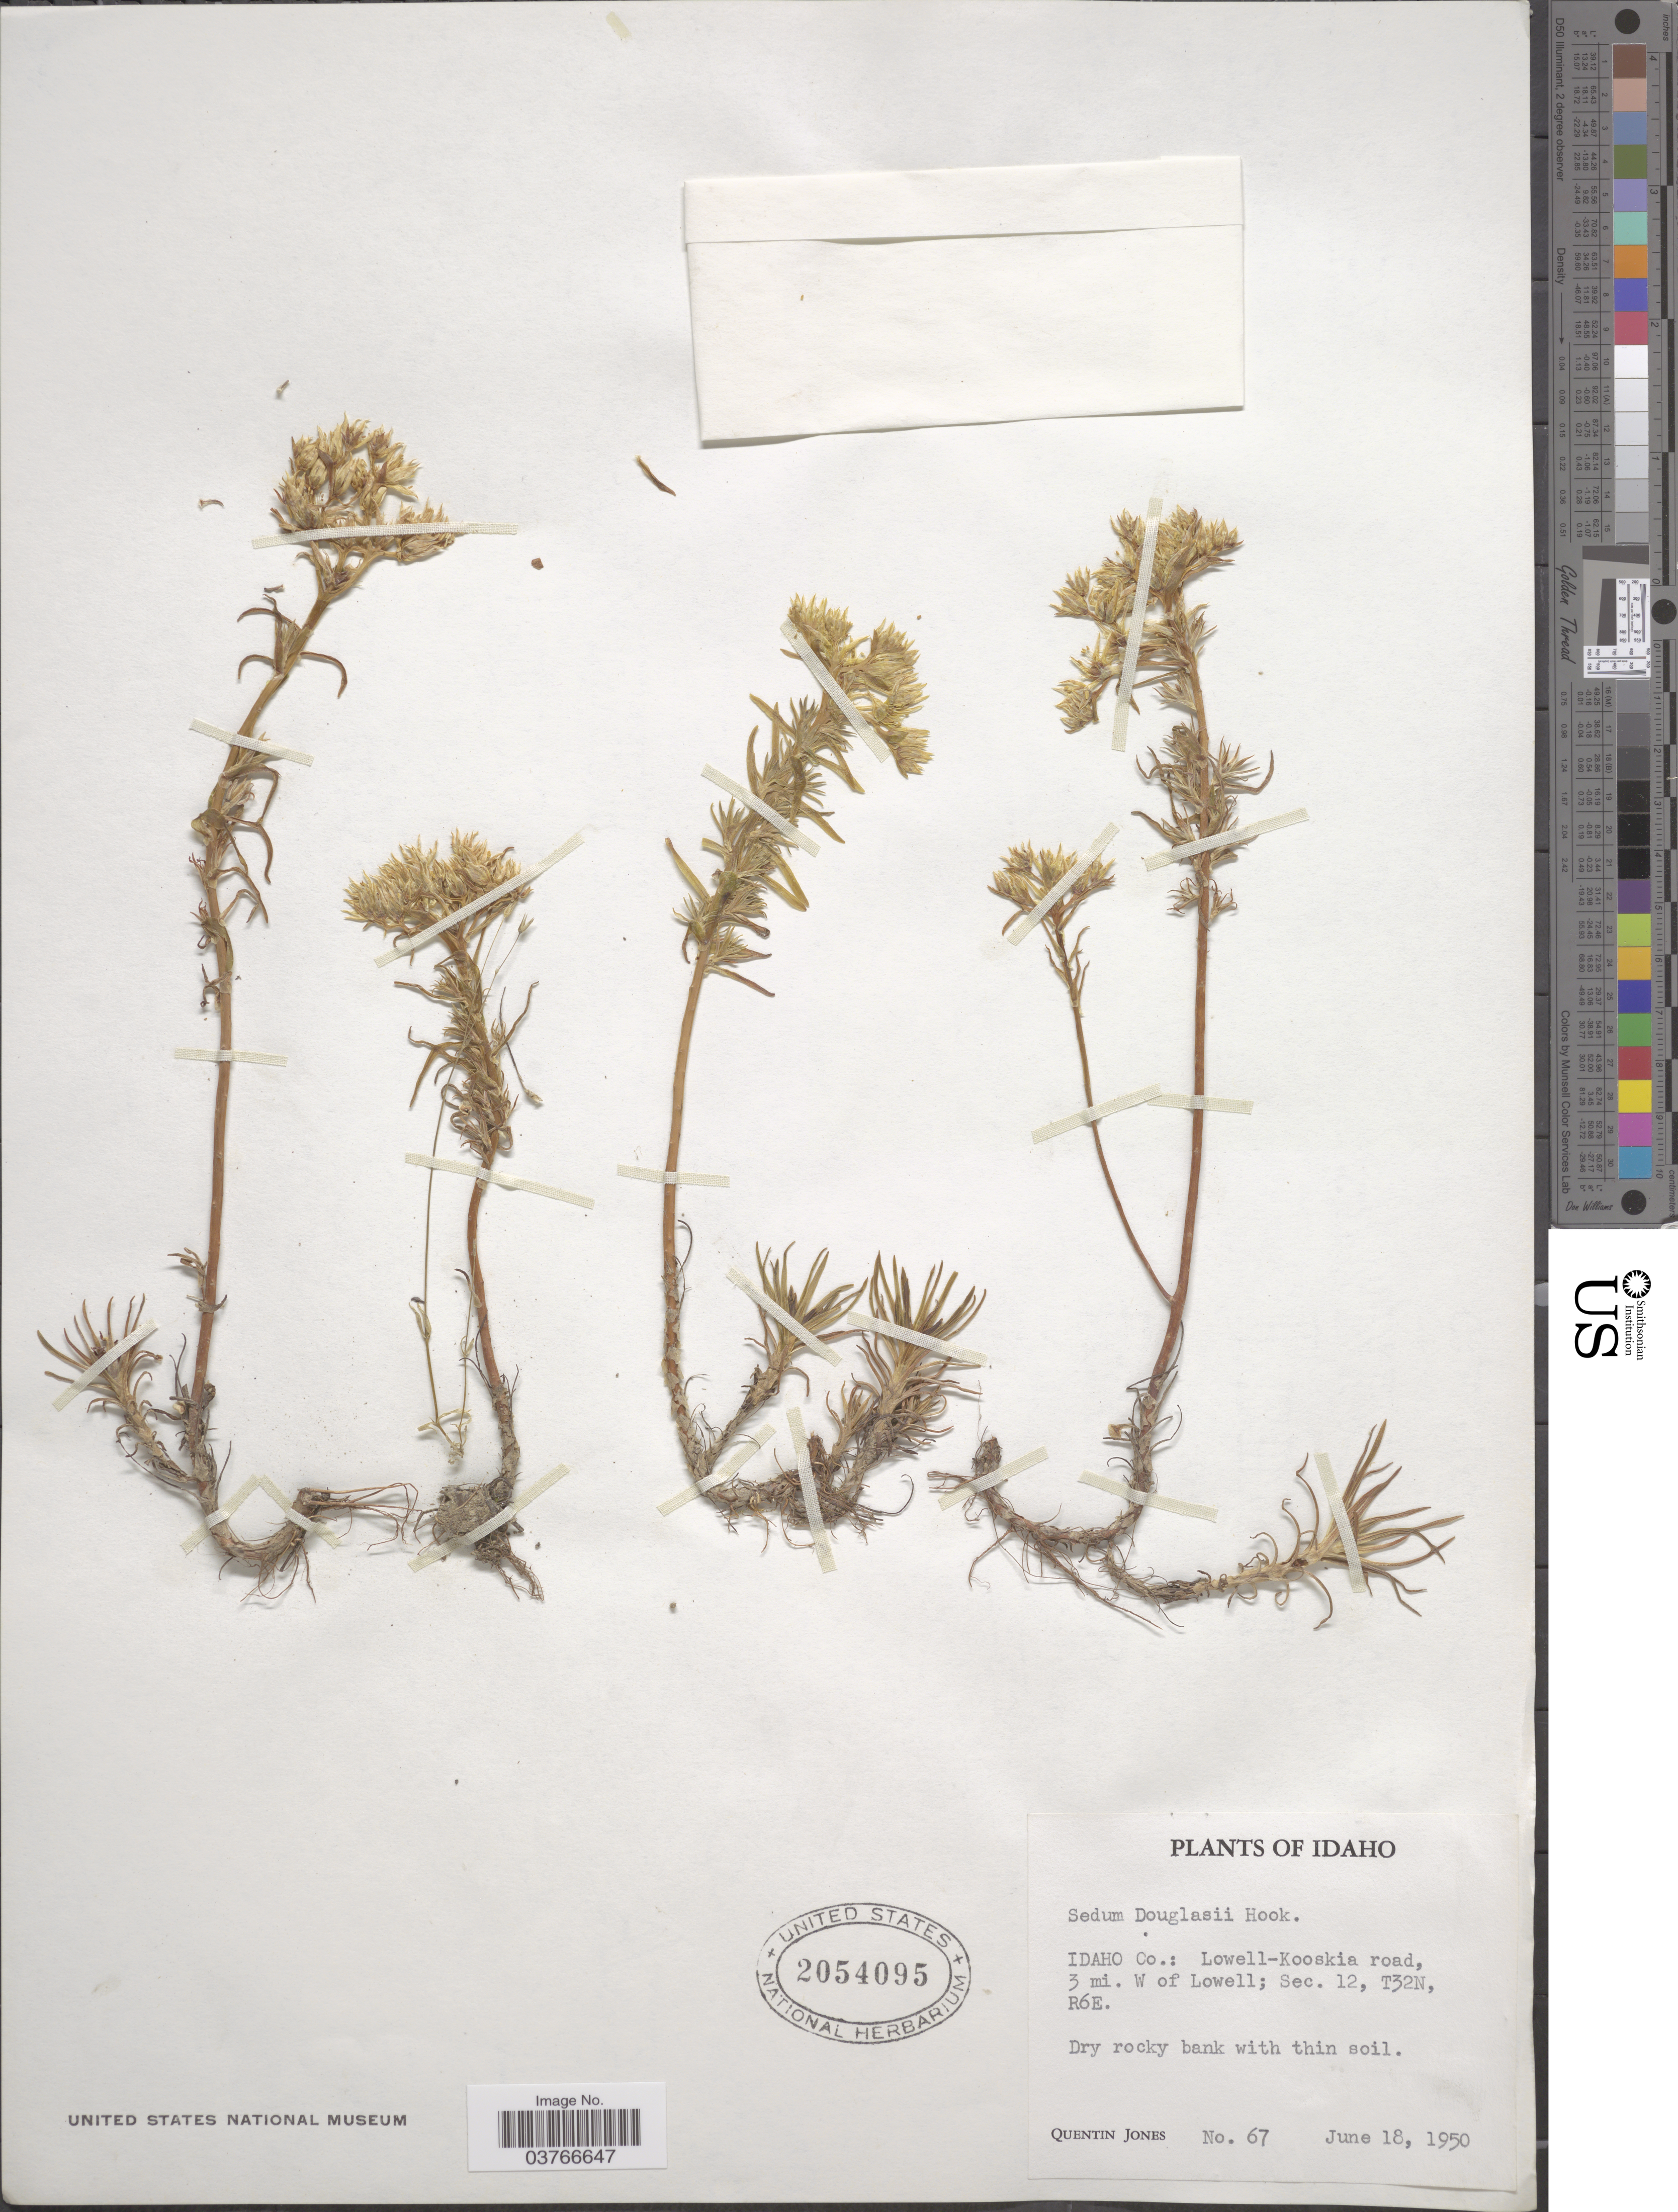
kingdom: Plantae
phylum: Tracheophyta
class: Magnoliopsida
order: Saxifragales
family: Crassulaceae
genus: Sedum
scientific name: Sedum stenopetalum var. stenopetalum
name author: Pursh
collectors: Q. Jones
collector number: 67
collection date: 1950-06-18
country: United States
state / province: Idaho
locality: Idaho Co.: Lowell-Kooskia road, 3 mi. W of Lowell; Sec. 12, T32N, R6E.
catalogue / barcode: US 2054095